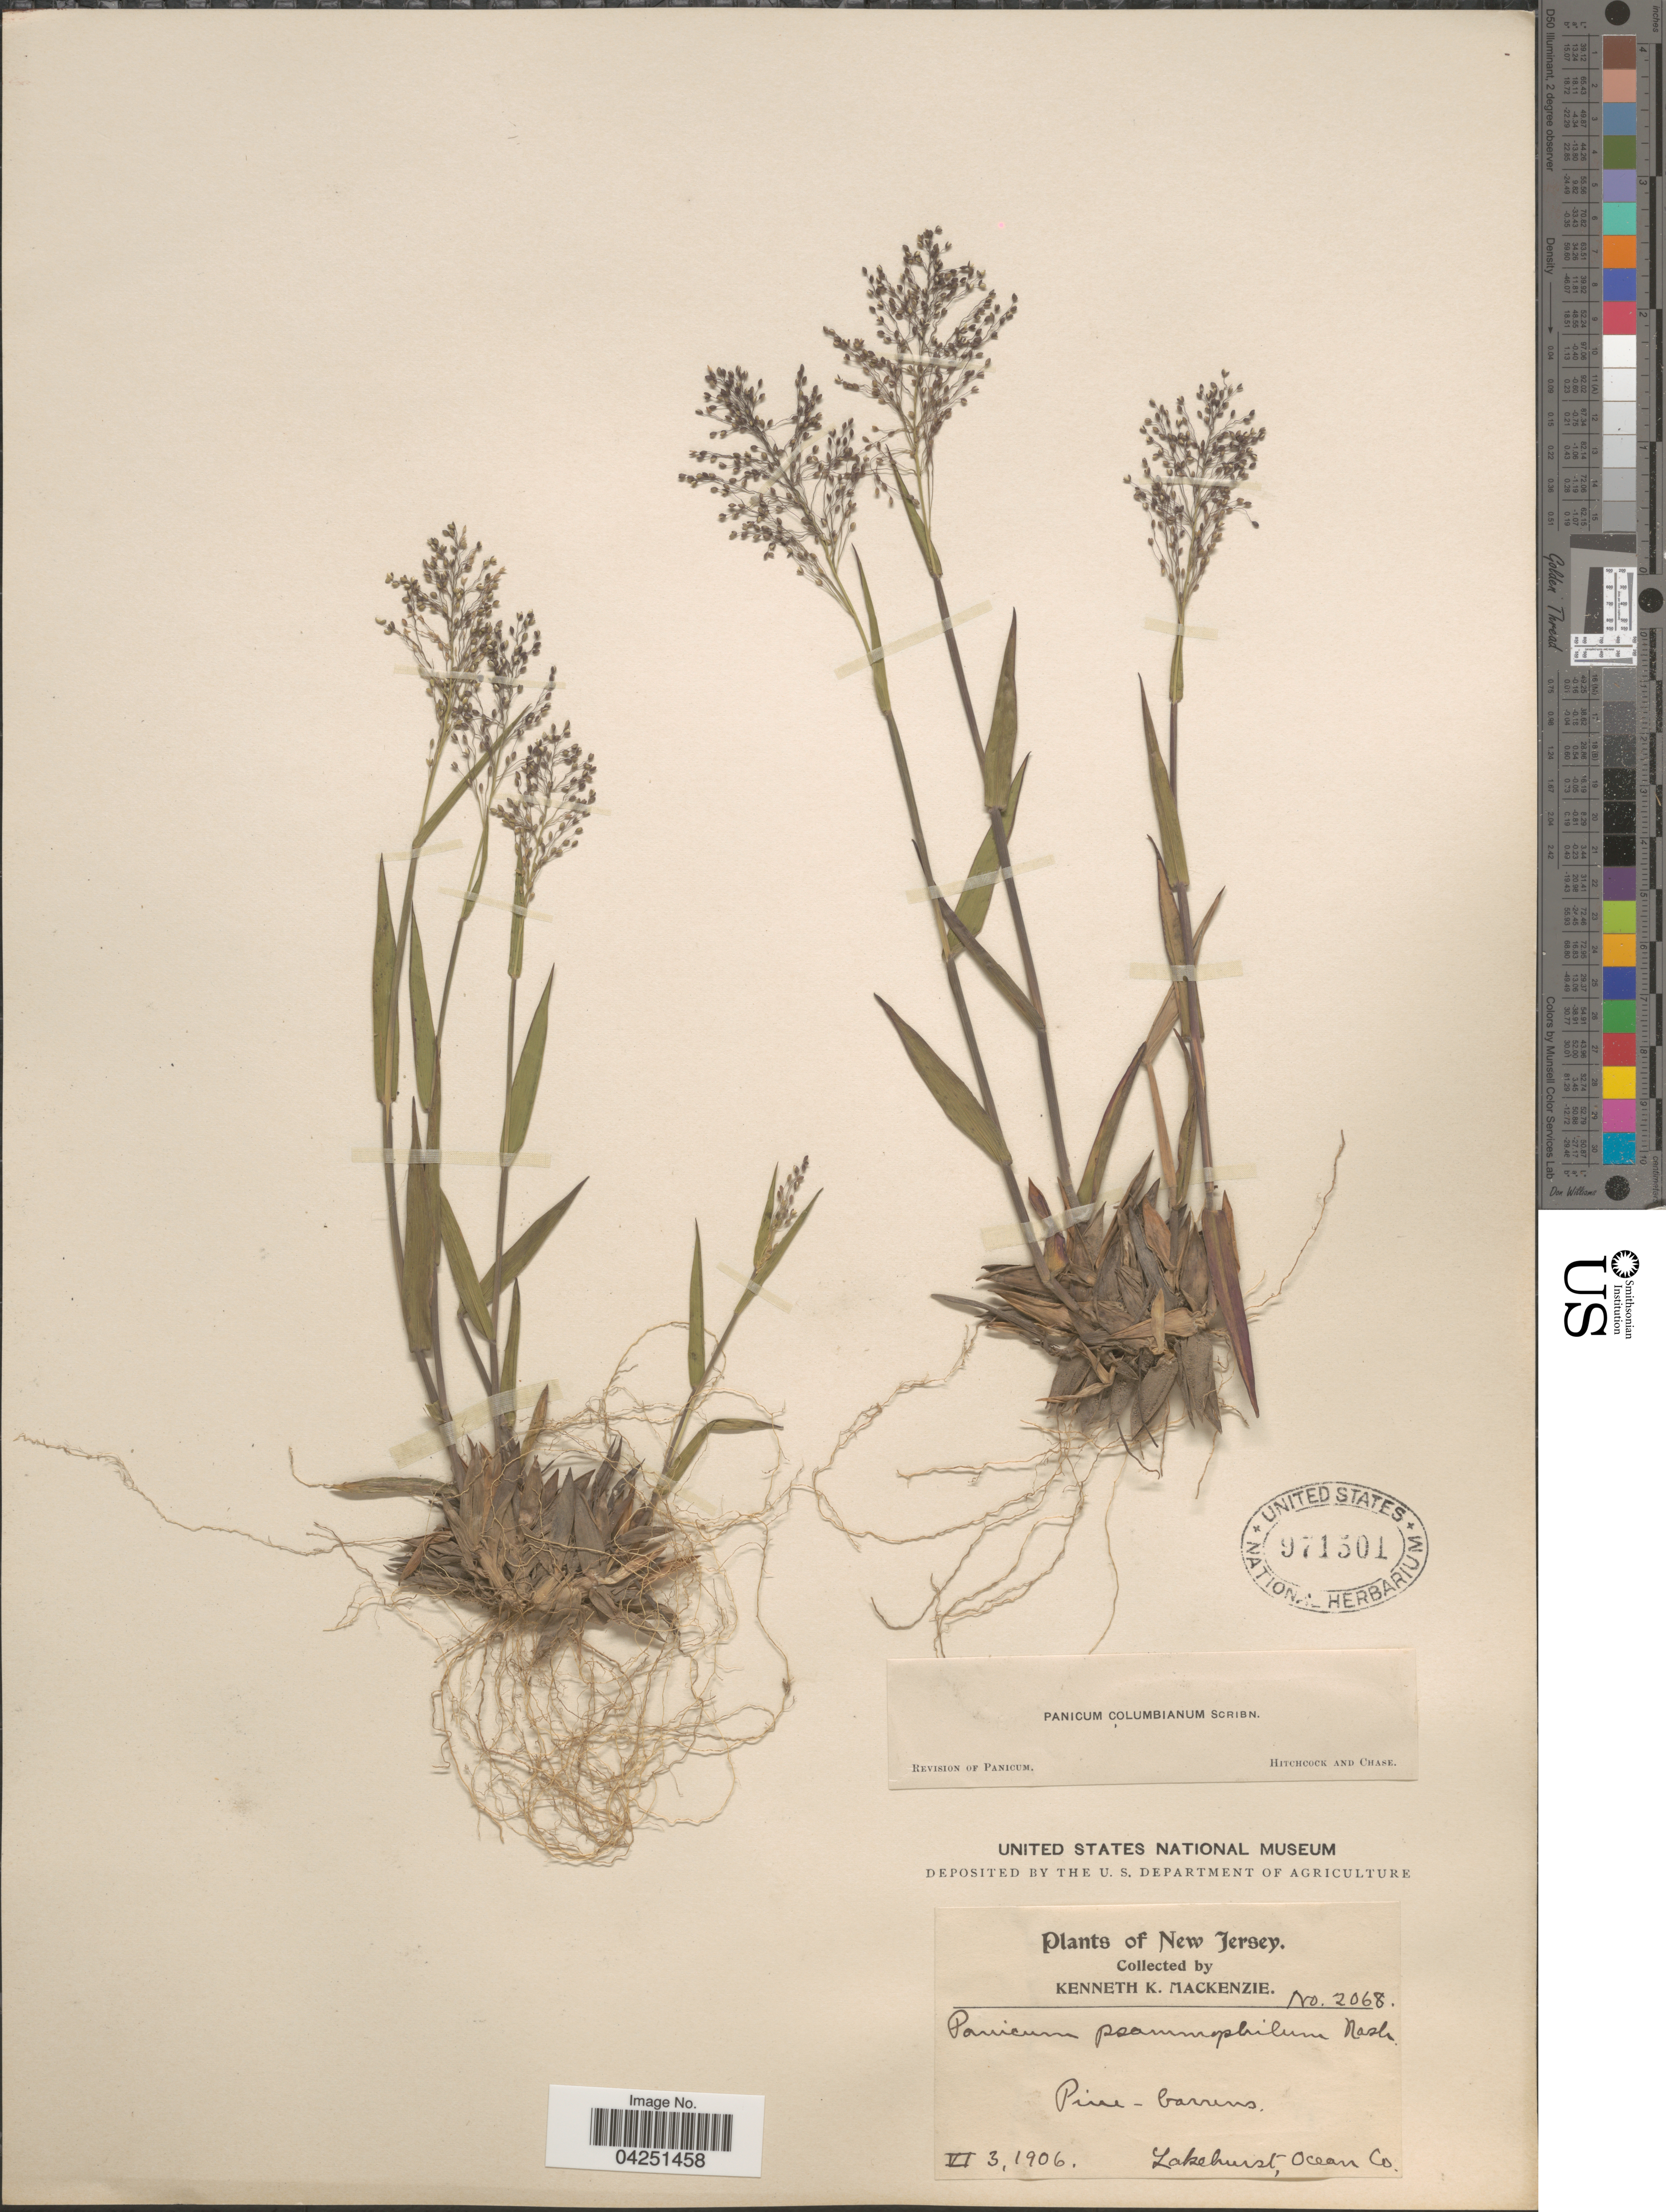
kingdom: Plantae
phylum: Tracheophyta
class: Liliopsida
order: Poales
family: Poaceae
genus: Dichanthelium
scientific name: Dichanthelium acuminatum var. acuminatum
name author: (Sw.) Gould & C.A. Clark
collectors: K. K. Mackenzie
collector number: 2068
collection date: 1906-06-03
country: United States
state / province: New Jersey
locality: Pine-barrens. Lakehurst, Ocean Co.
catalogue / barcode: US 971501